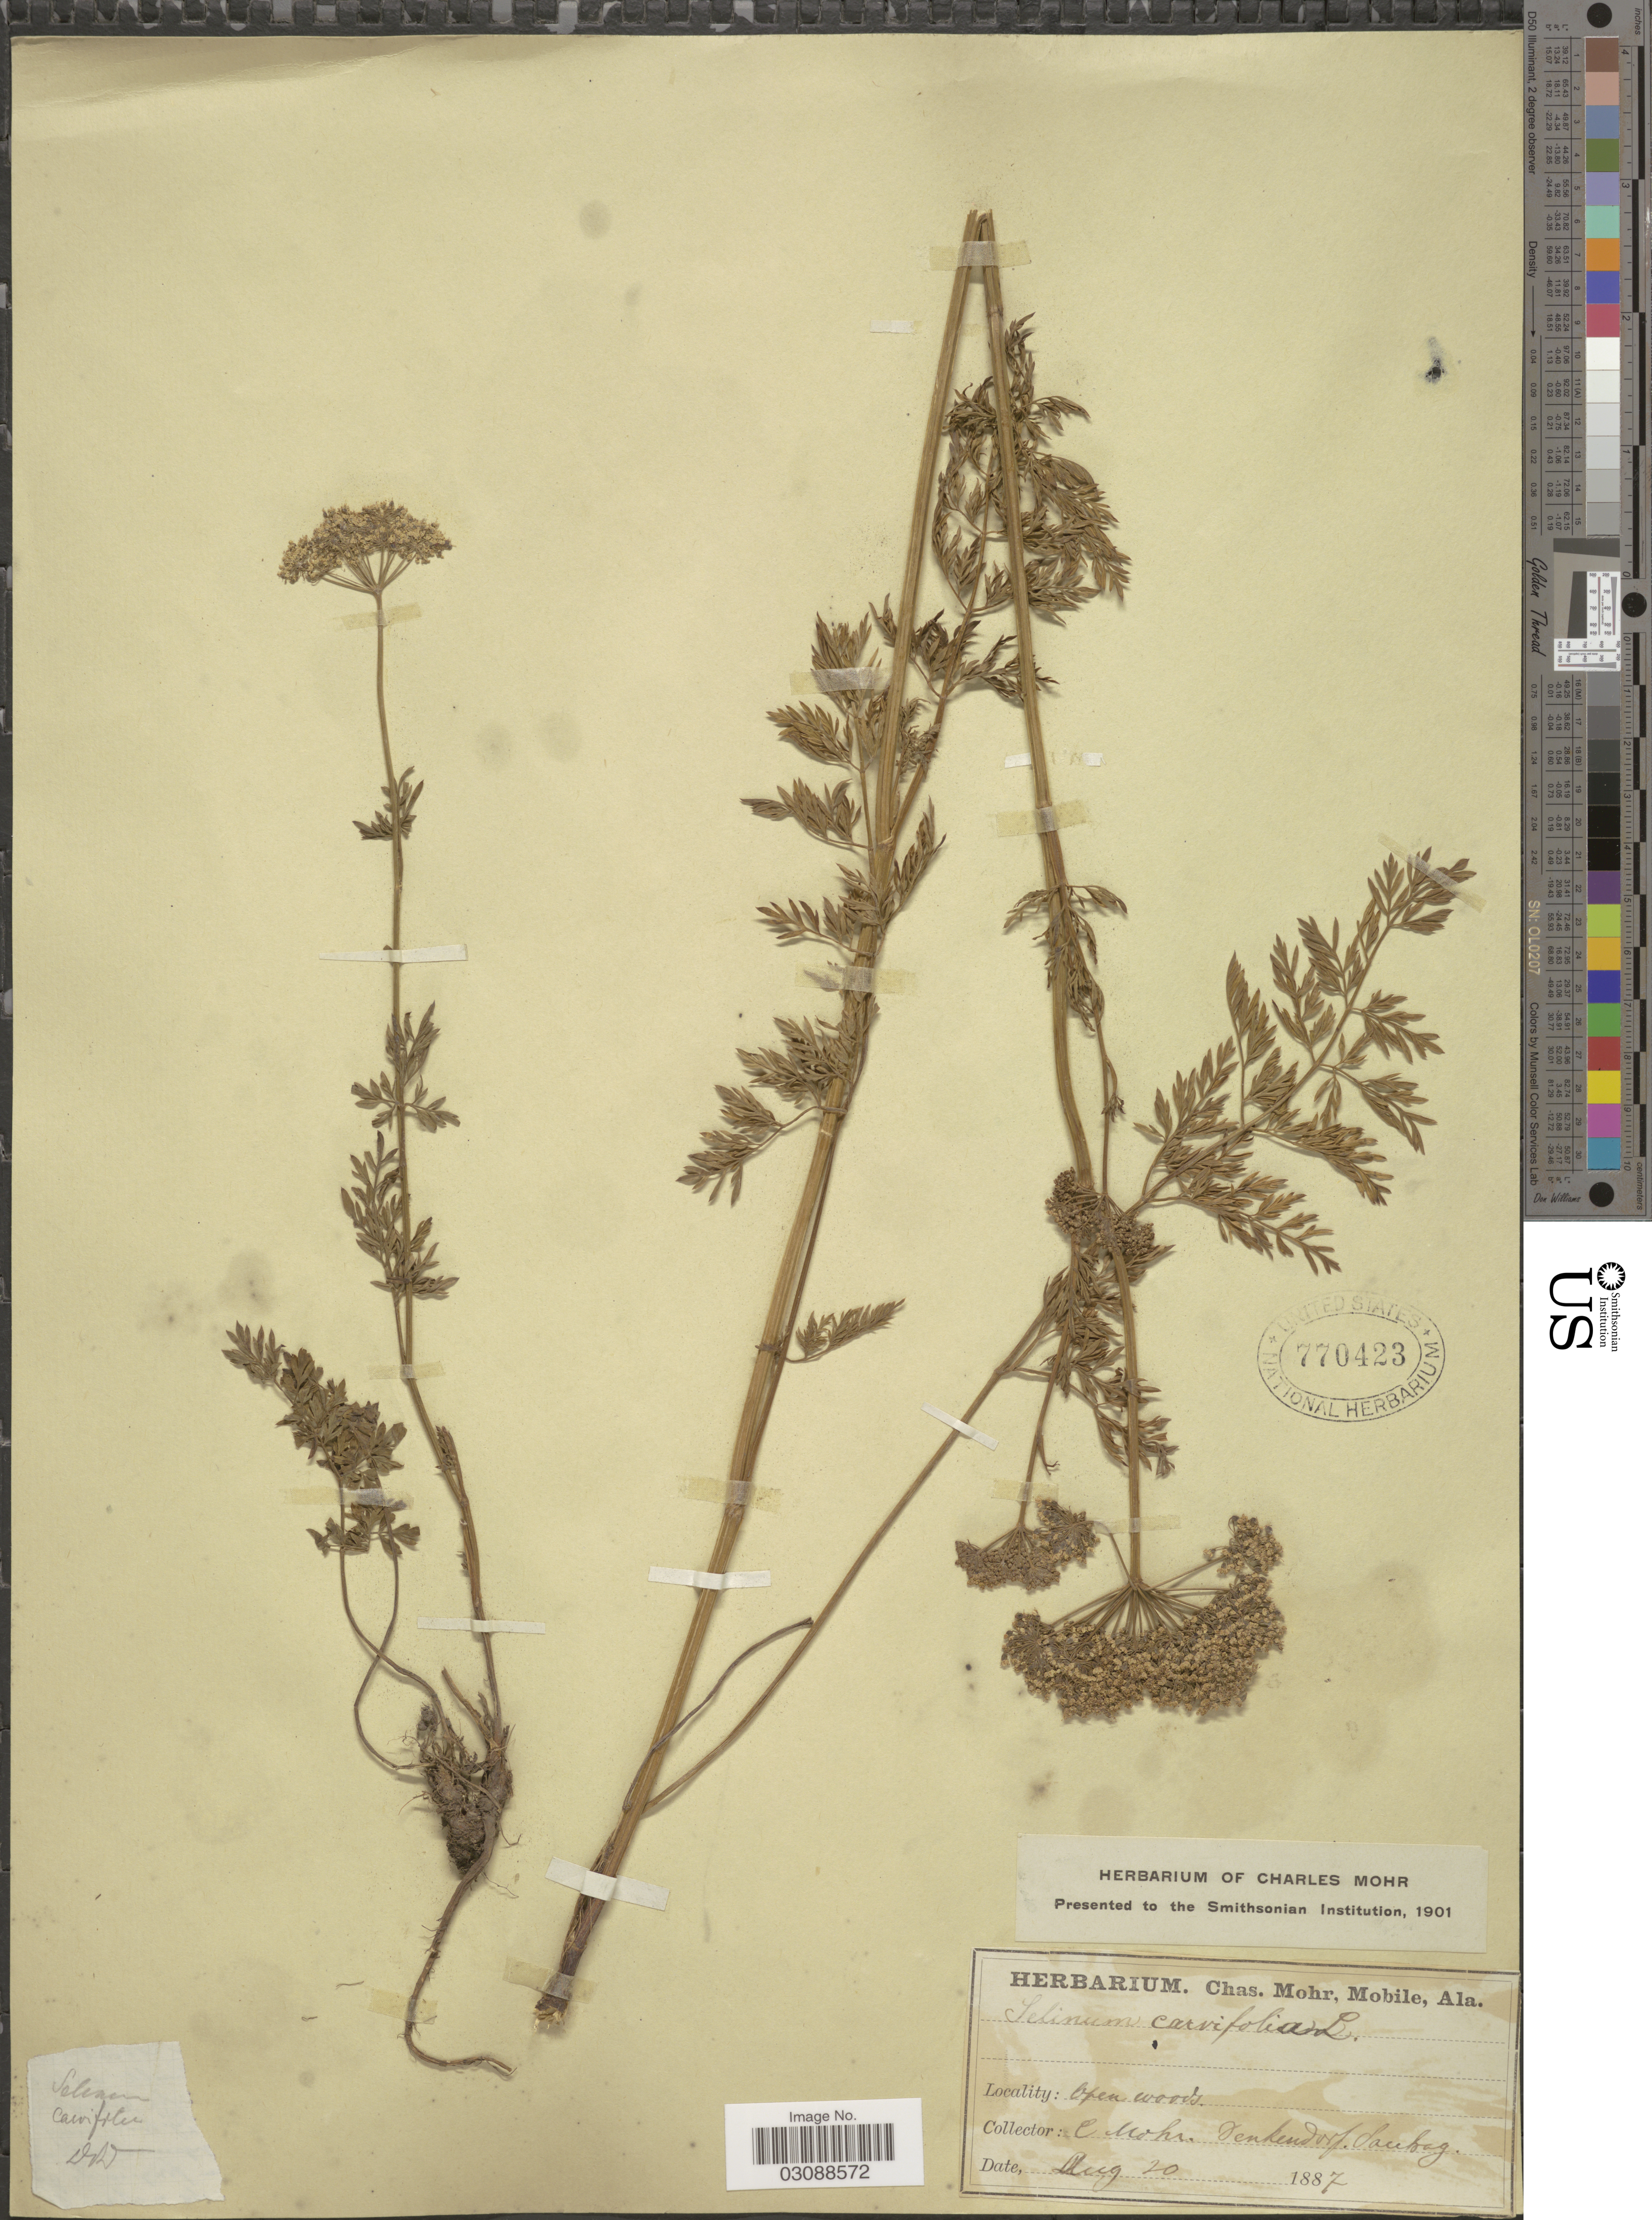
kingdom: Plantae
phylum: Tracheophyta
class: Magnoliopsida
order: Apiales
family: Apiaceae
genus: Selinum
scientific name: Selinum carvifolia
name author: (L.) L.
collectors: Mohr, C. T. (herbarium)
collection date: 1887-08-20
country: Germany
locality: Denkendorf, Sanbag [interpreted].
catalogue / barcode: US 770423